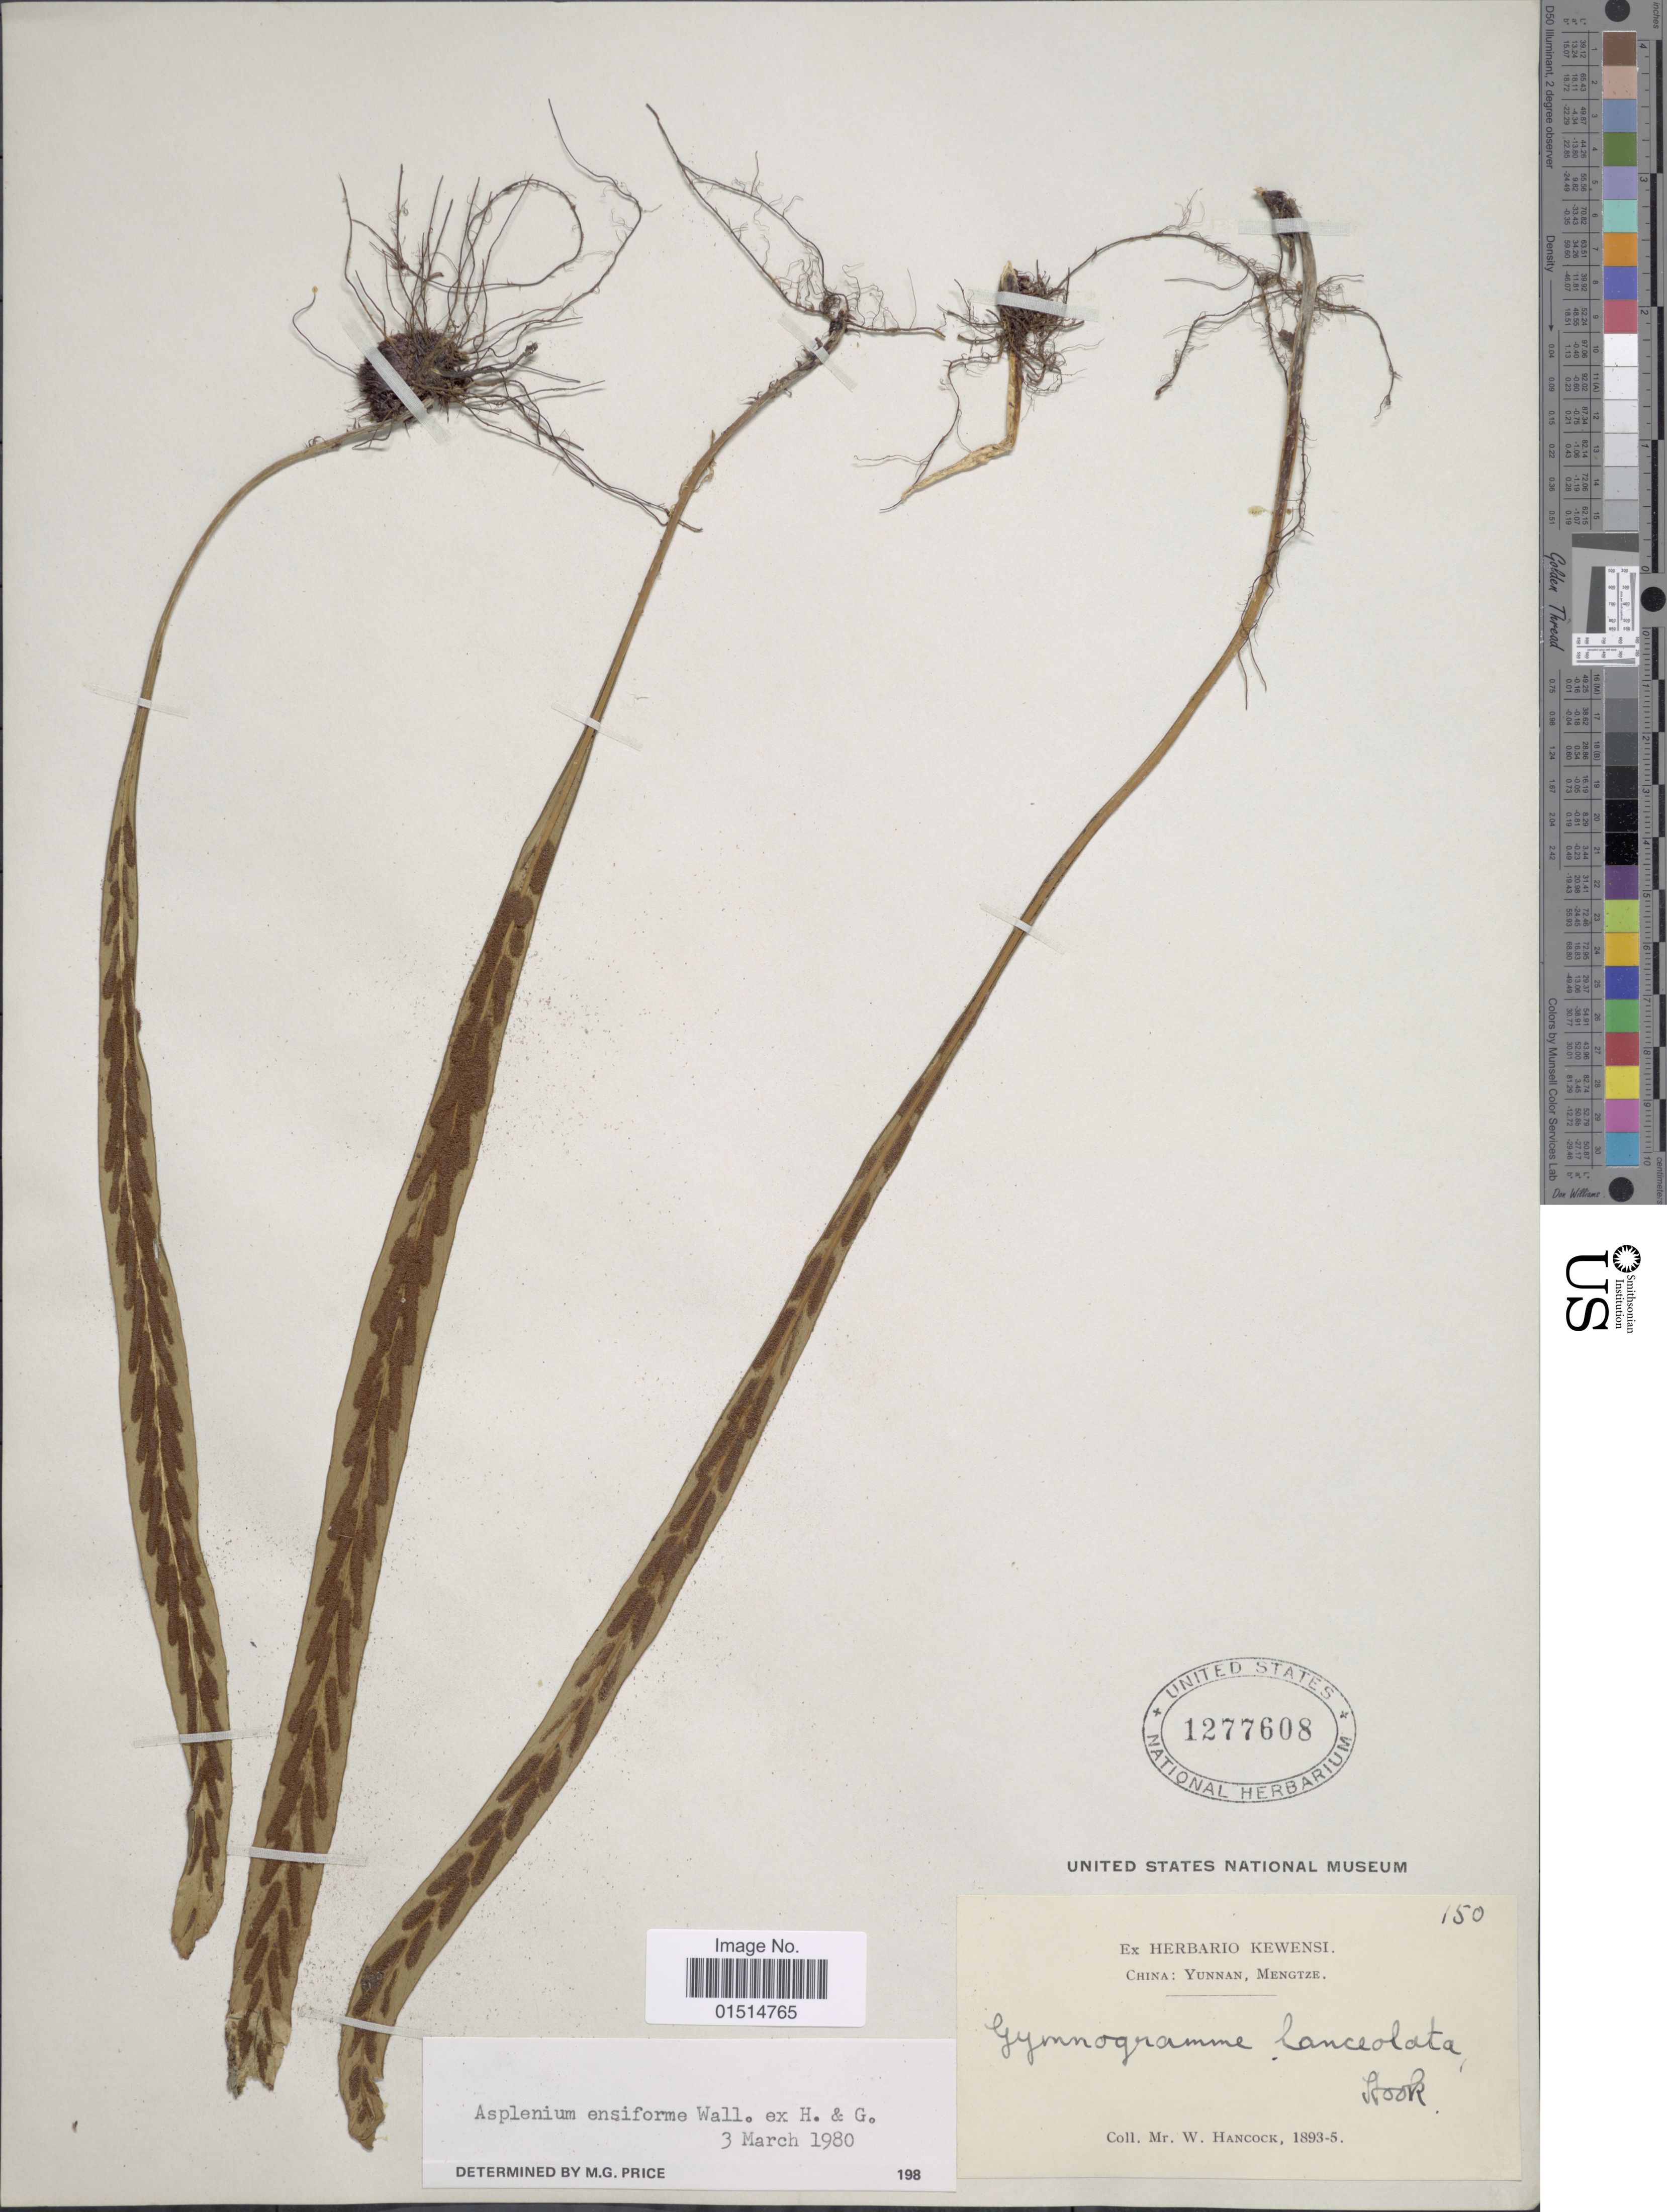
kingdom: Plantae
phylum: Tracheophyta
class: Polypodiopsida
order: Polypodiales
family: Aspleniaceae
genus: Asplenium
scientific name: Asplenium ensiforme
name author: Wall. ex Hook. & Grev.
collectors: W. Hancock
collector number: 150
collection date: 1893/1895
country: China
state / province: Yunnan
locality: Mengtze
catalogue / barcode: US 1277608